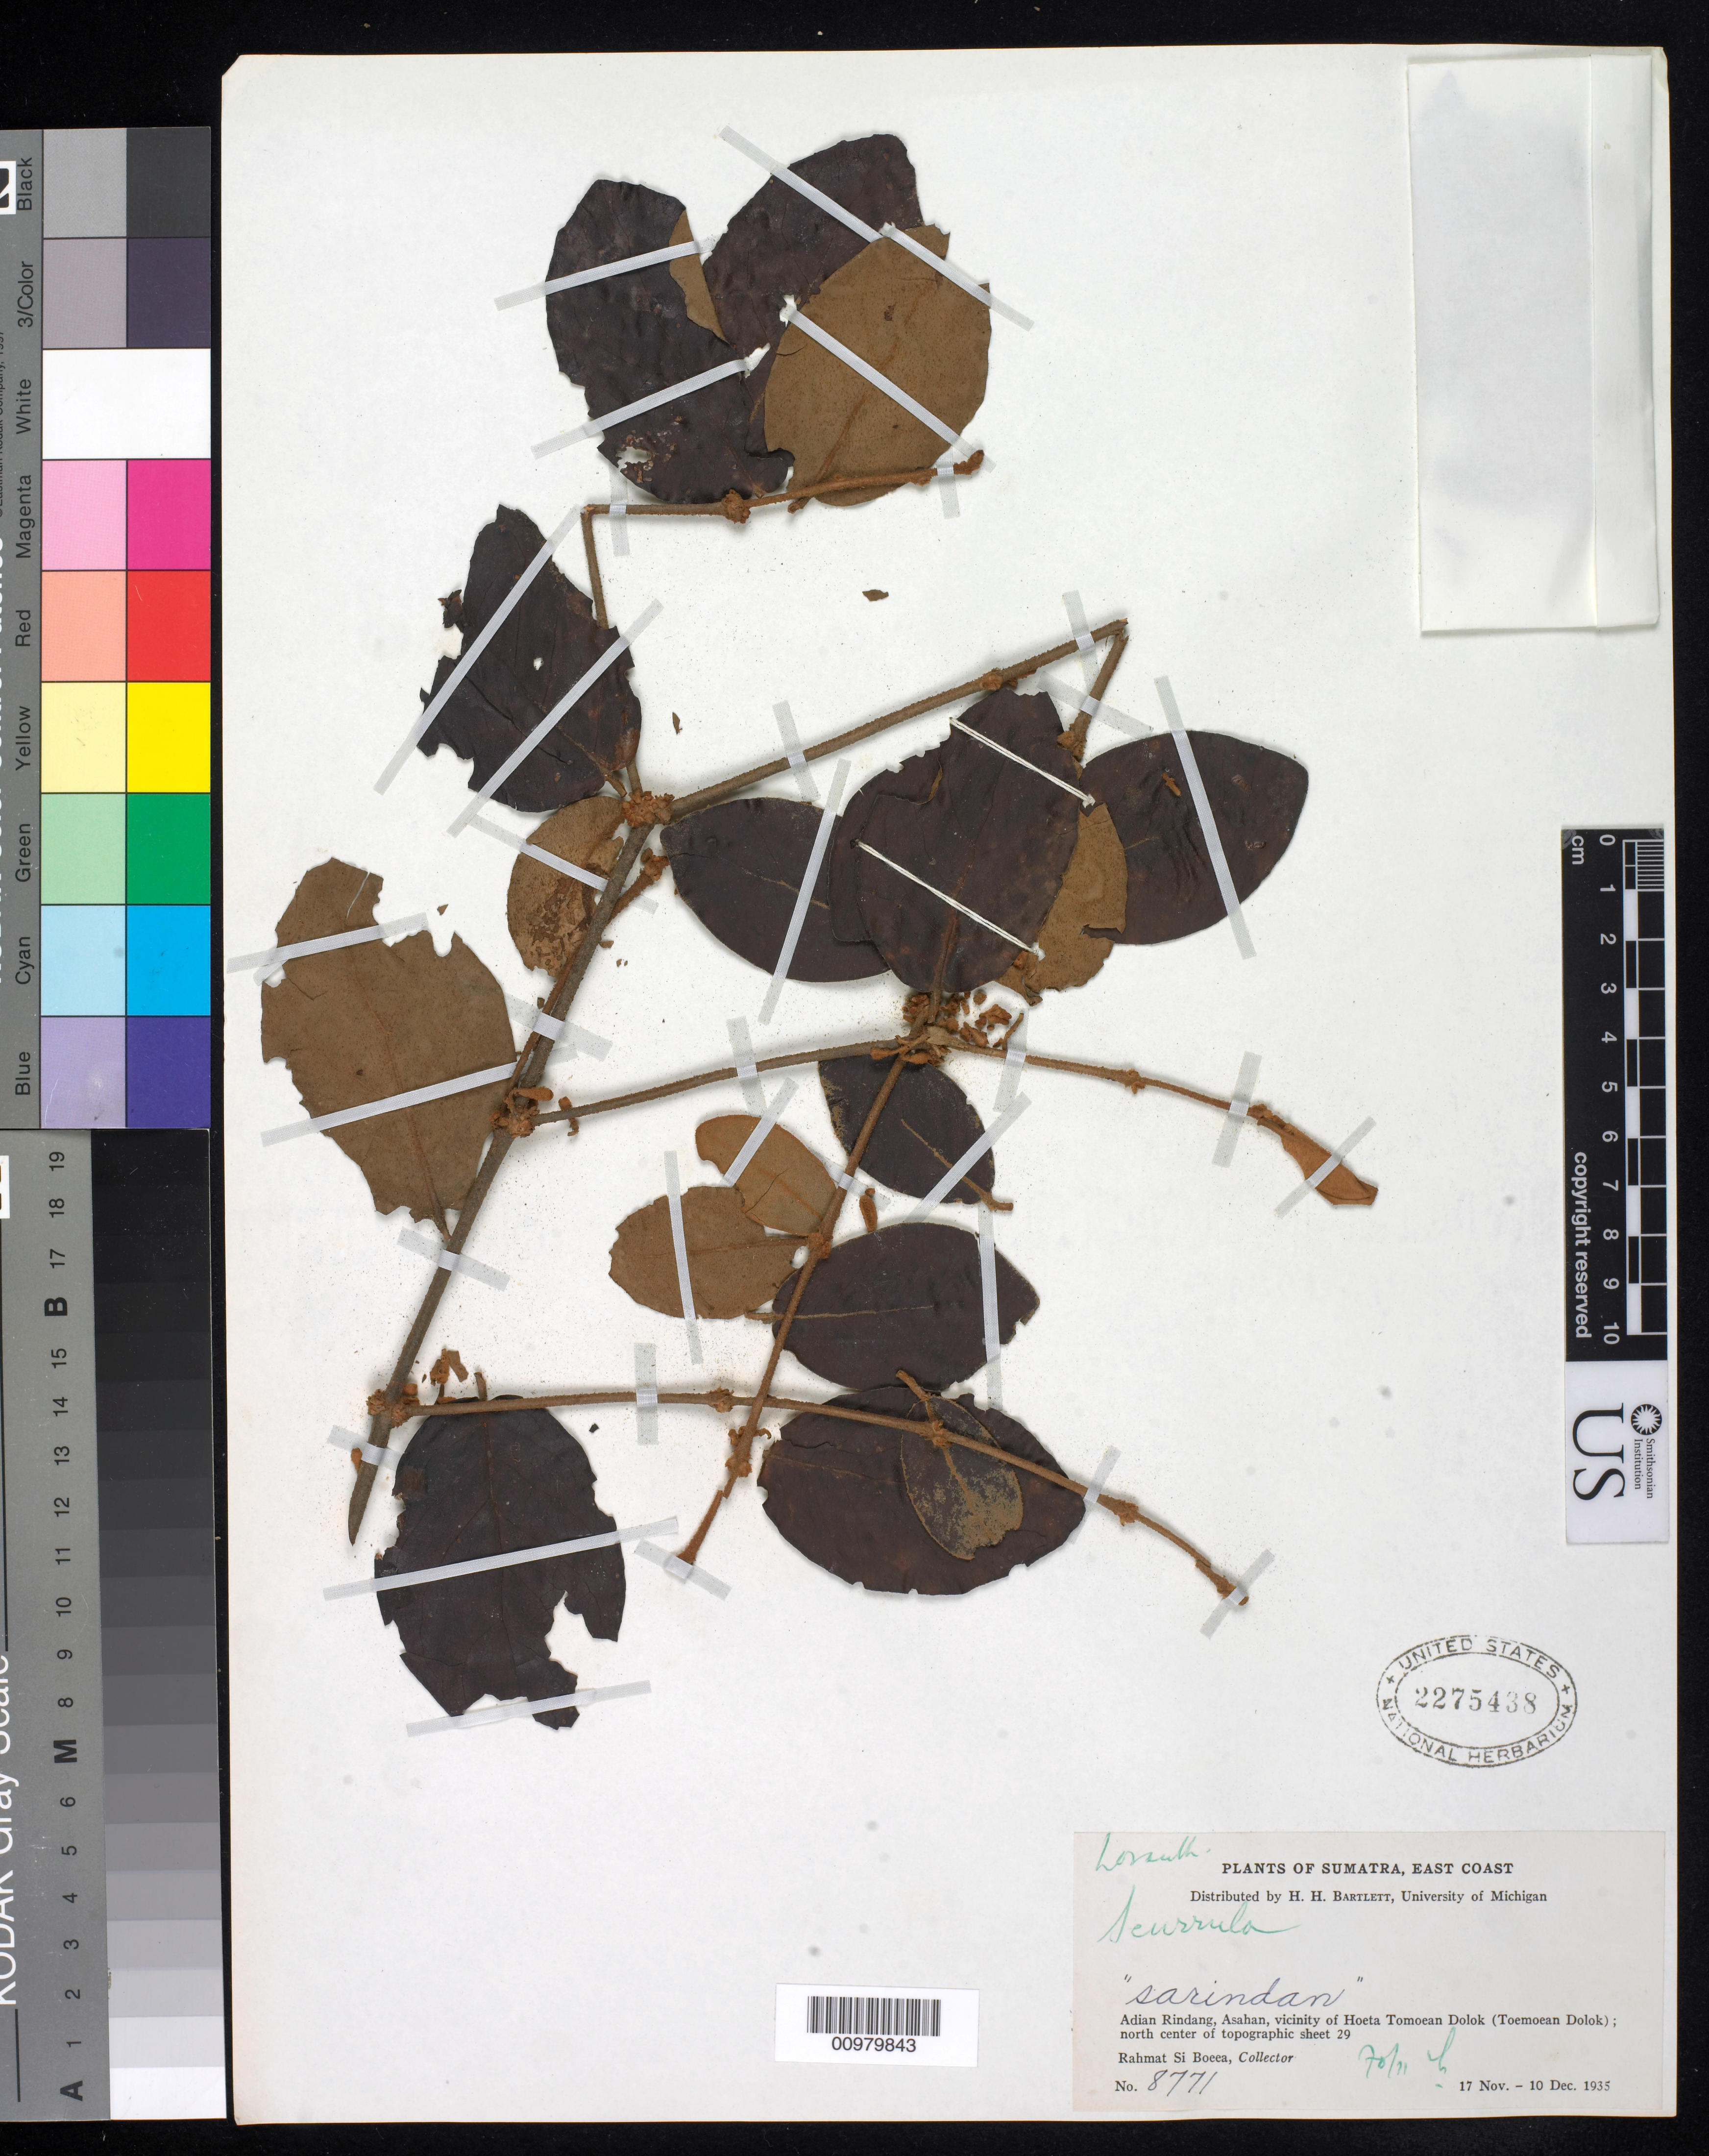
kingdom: Plantae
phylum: Tracheophyta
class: Magnoliopsida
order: Santalales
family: Loranthaceae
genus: Scurrula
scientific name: Scurrula sp.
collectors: Rahmat Si Boeea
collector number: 8771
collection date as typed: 17 Nov 1935 to 10 Dec 1935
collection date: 1935-11-17/1935-12-10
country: Indonesia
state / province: Sumatra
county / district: Aceh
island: Sumatra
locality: Adian Rindang, Asahan, vicinity of Hoeta Tomoean Dolok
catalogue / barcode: US 2275438